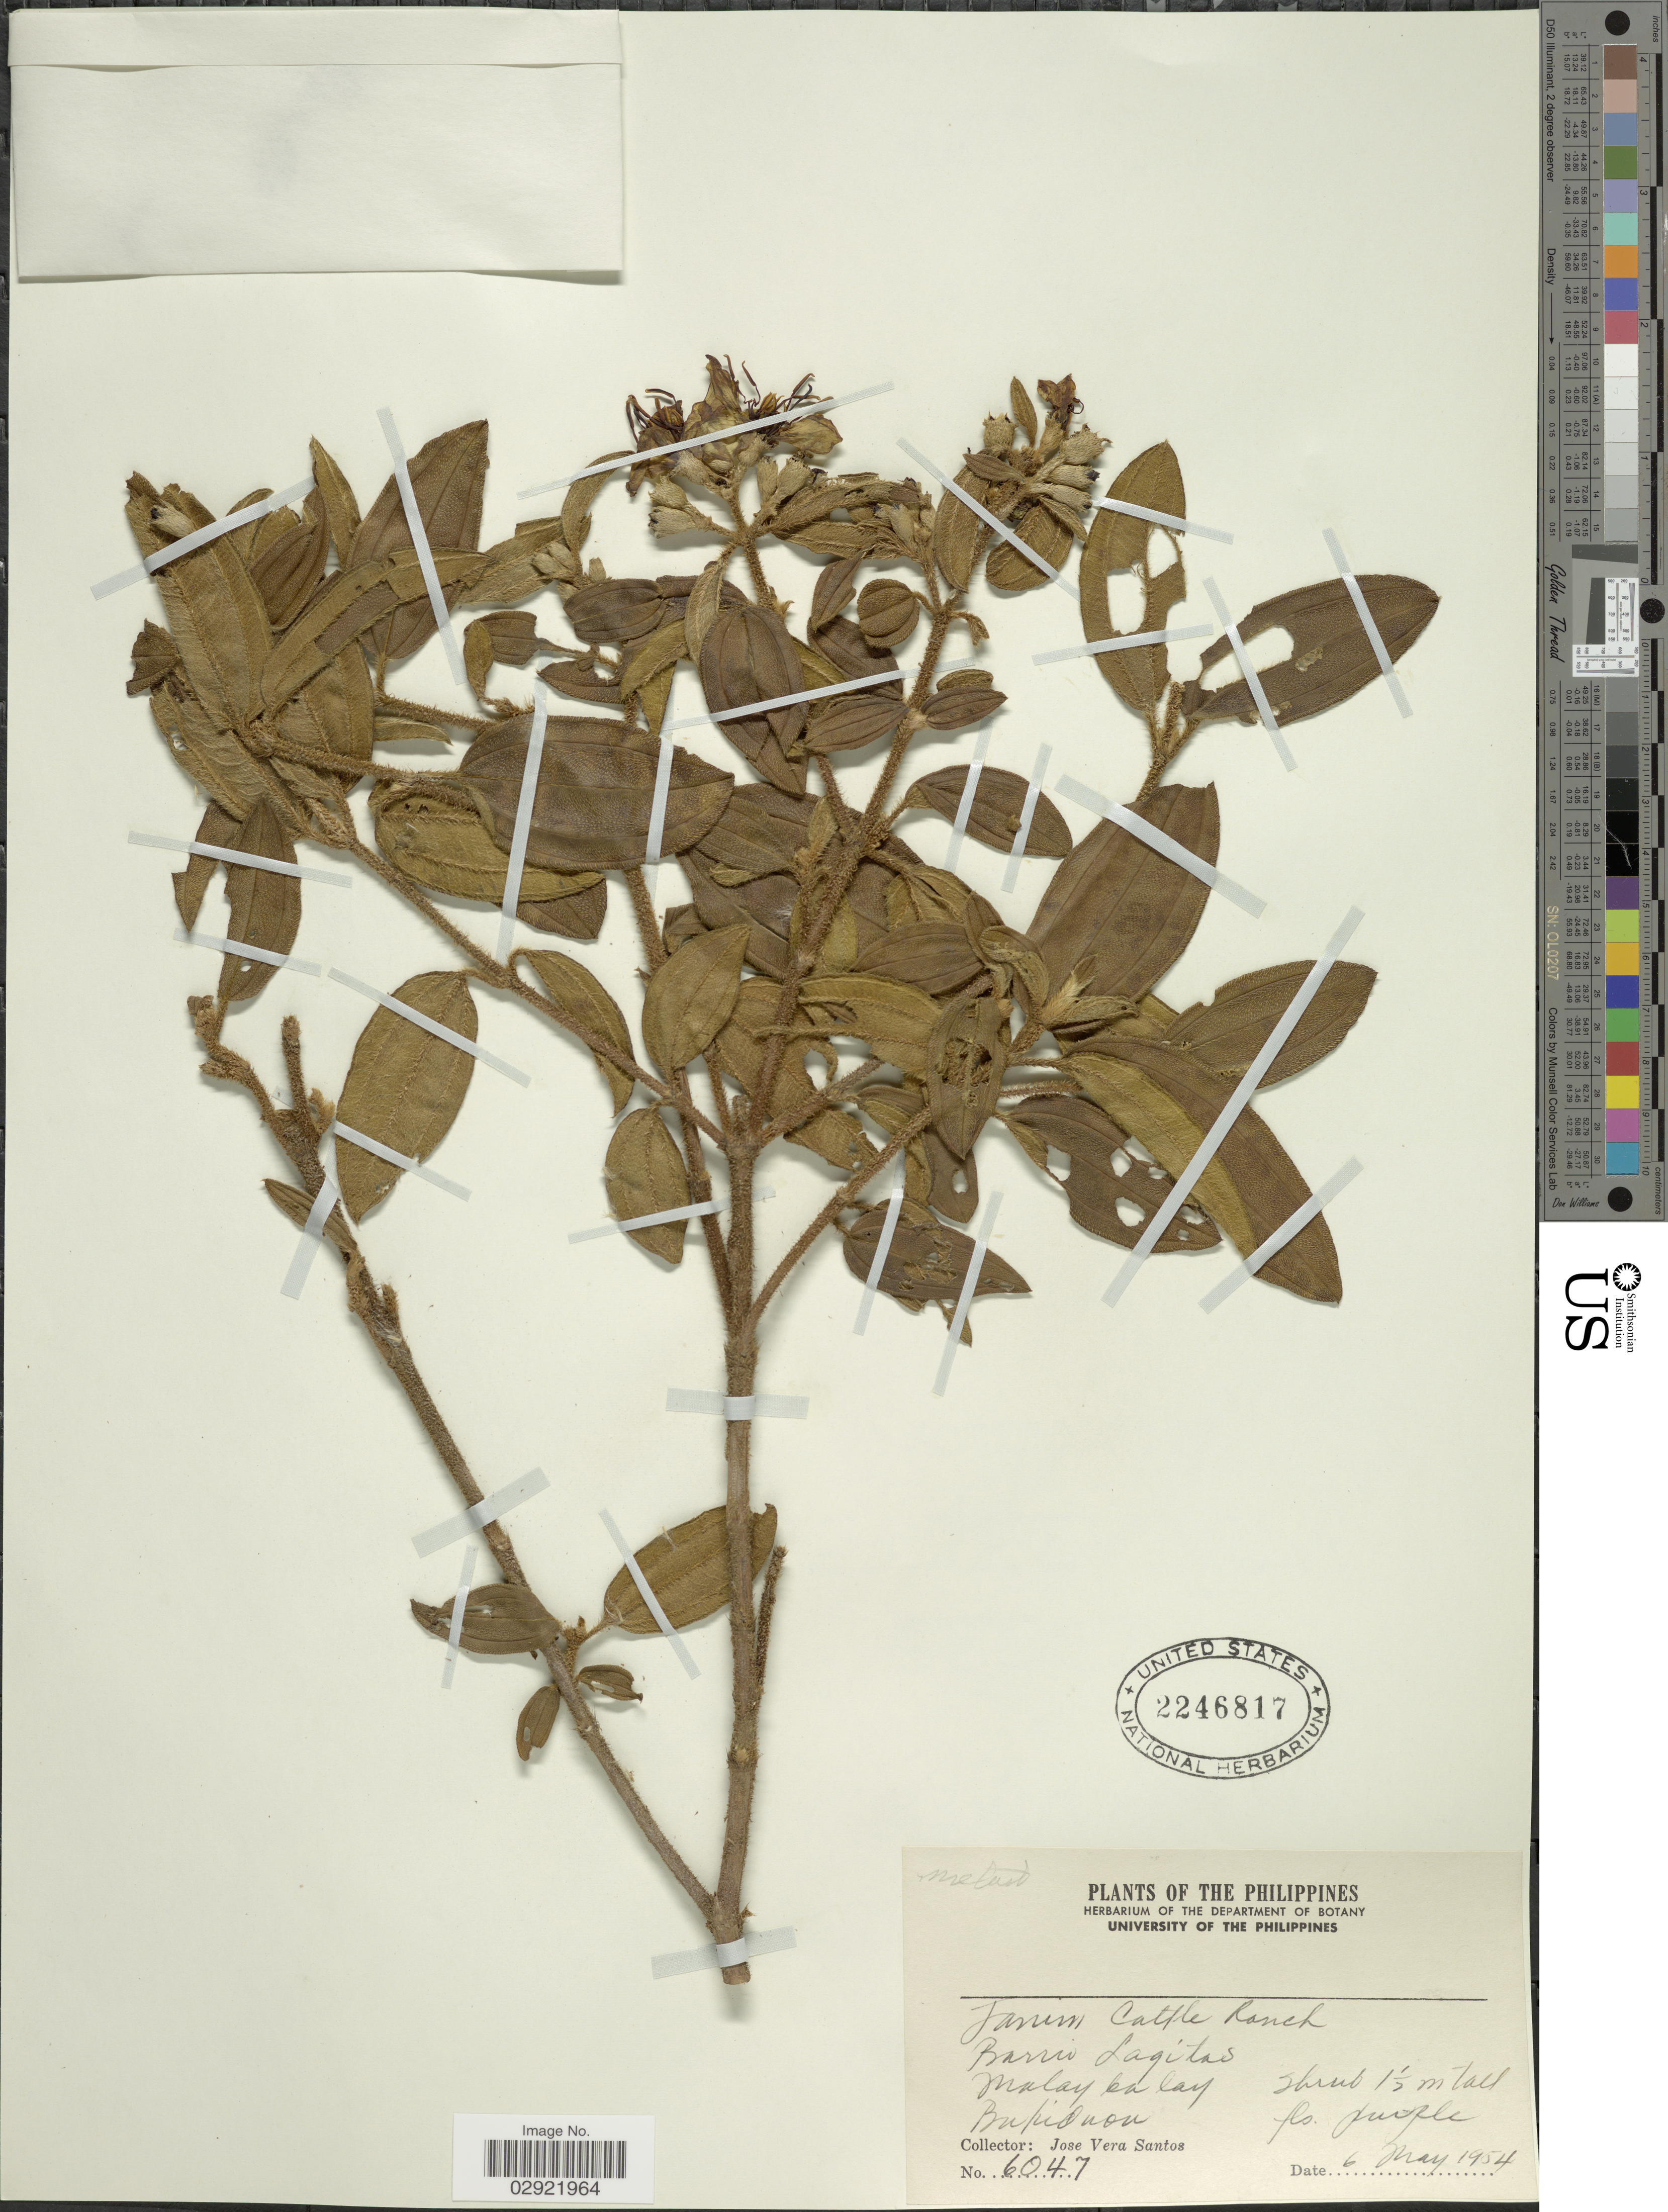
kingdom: Plantae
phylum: Tracheophyta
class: Magnoliopsida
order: Myrtales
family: Melastomataceae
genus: Melastoma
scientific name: Melastoma sp.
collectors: J. V. Santos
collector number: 6047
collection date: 1954-05-06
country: Philippines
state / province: Northern Mindanao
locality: Farm Cattle Ranch. Barrio Lagitas. Malay Calay, Bukidnon.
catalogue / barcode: US 2246817